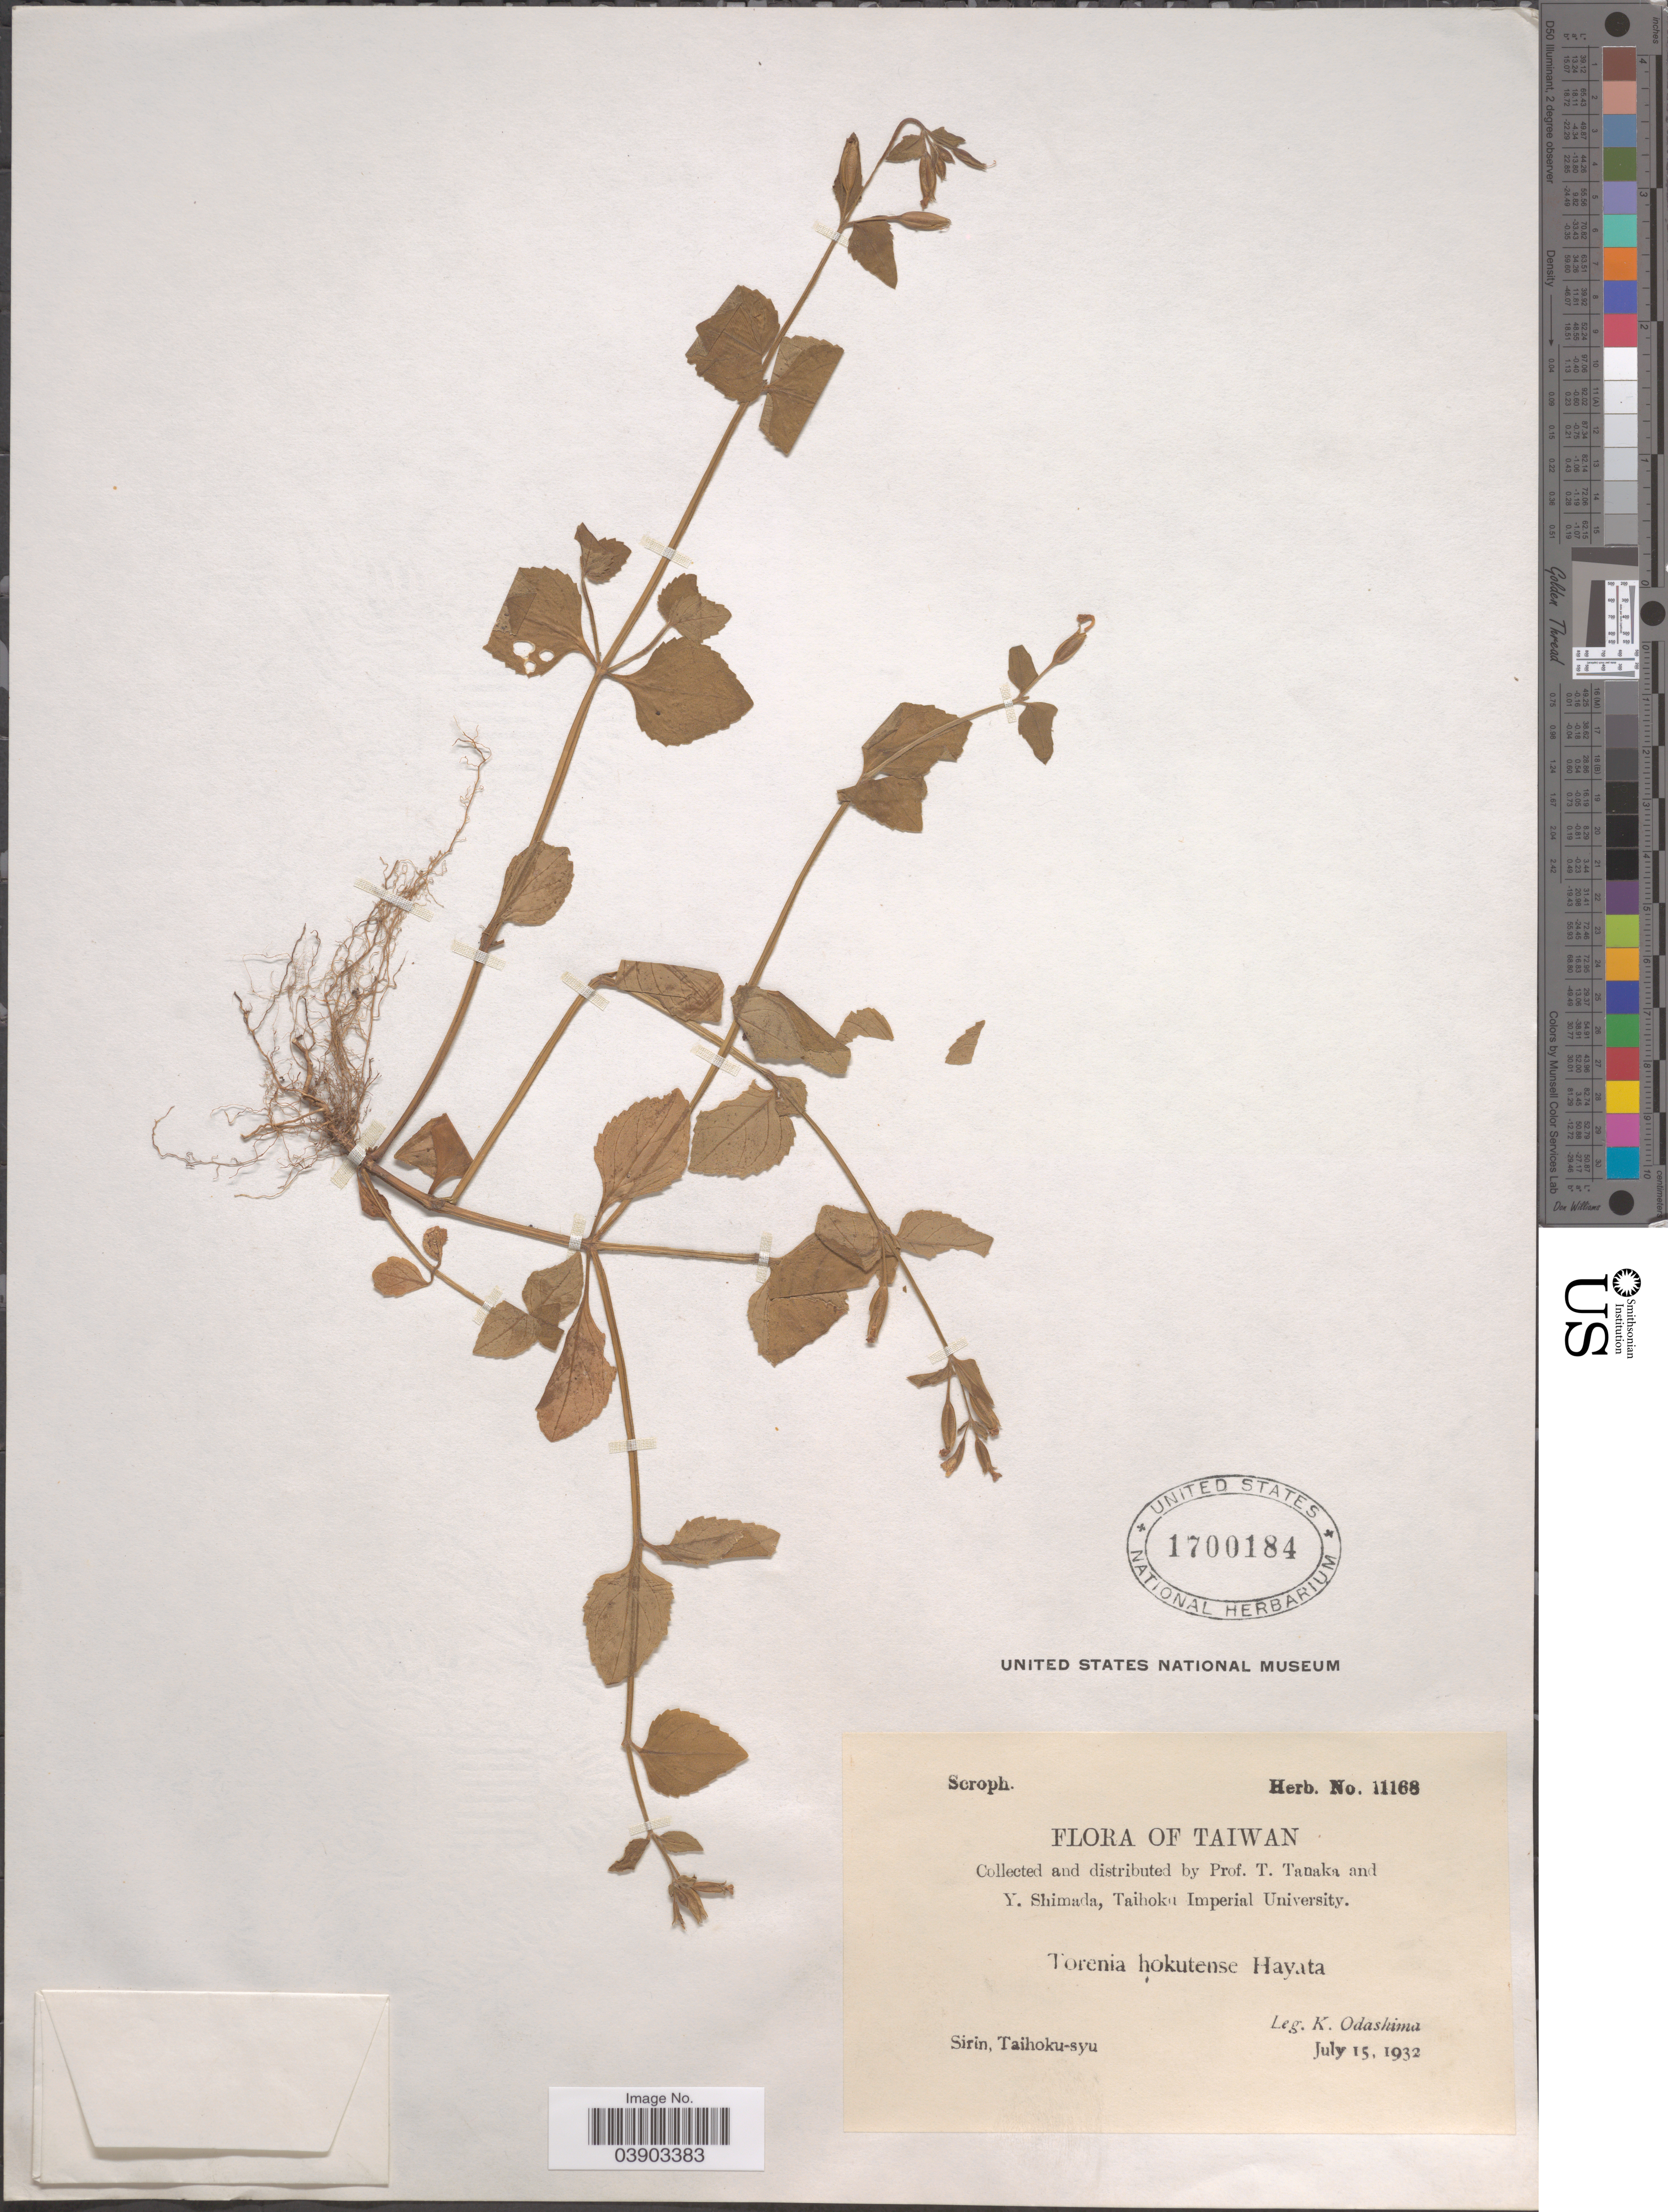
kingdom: Plantae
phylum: Tracheophyta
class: Magnoliopsida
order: Lamiales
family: Linderniaceae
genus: Torenia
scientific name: Torenia flava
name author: Ham.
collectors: K. Odashima, T. Tanaka & Y. Shimada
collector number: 11168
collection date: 1932-07-15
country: Taiwan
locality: Sirin, Taihoku-syu.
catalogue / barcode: US 1700184